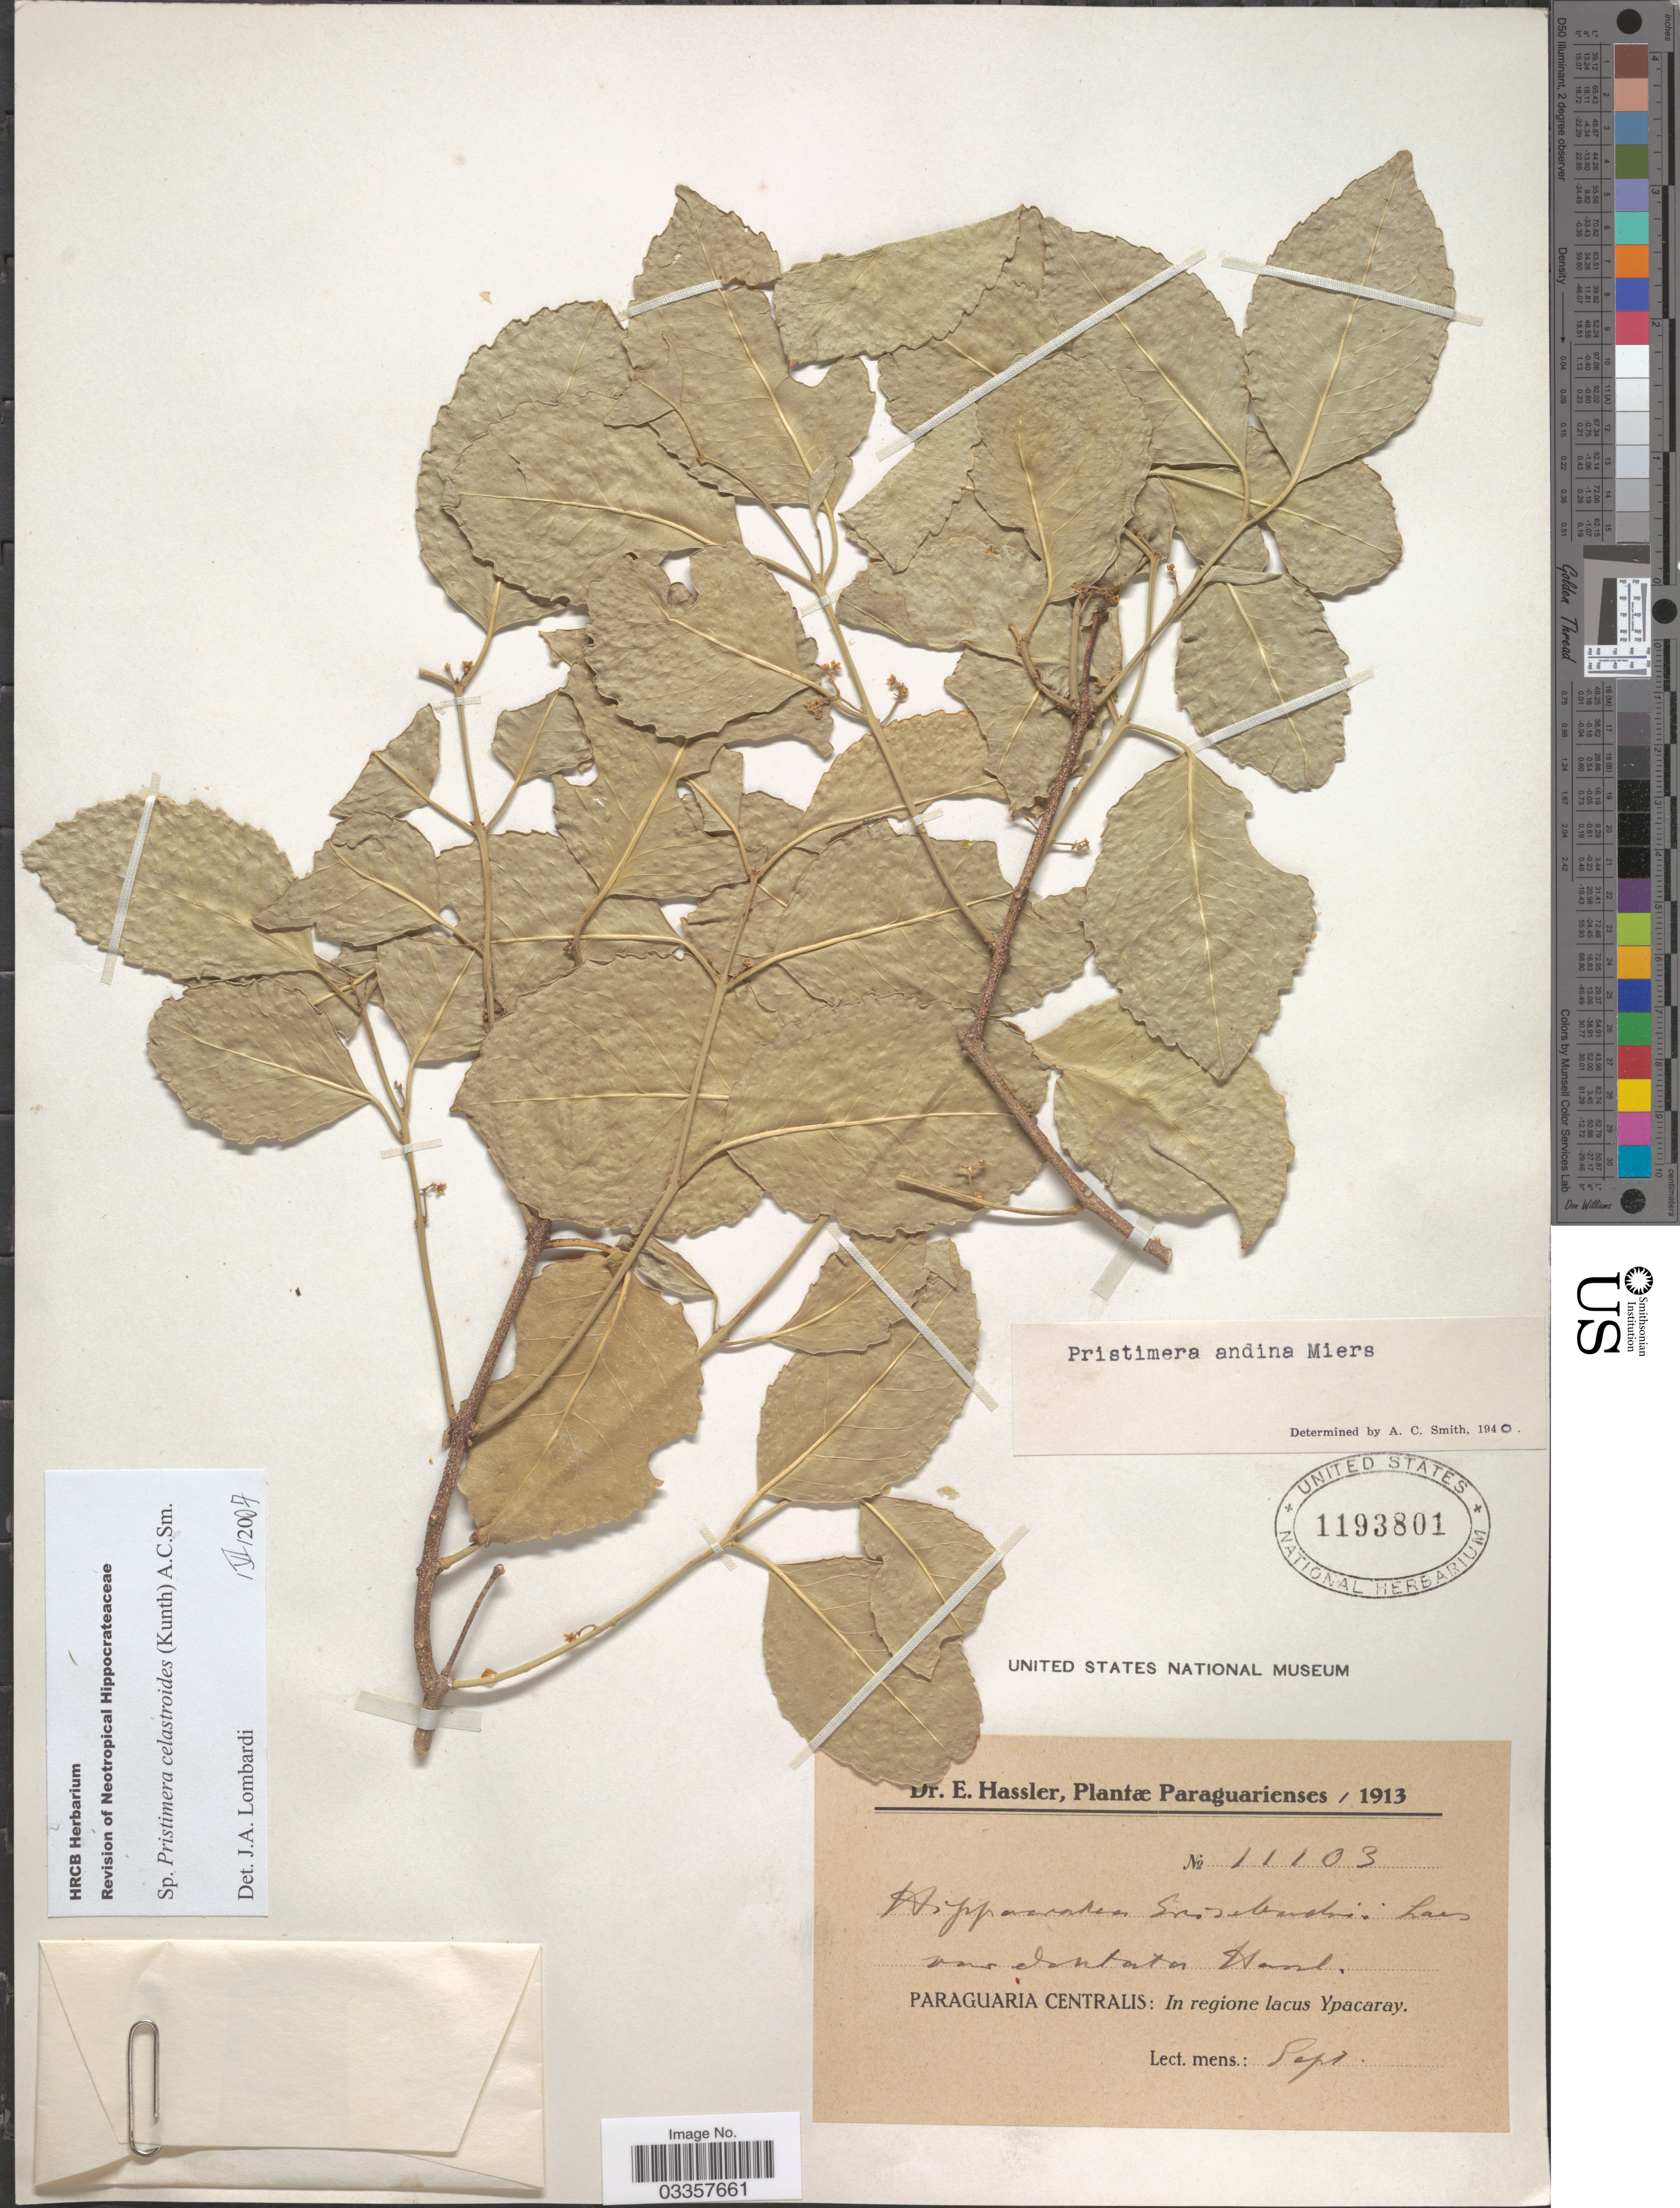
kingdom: Plantae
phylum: Tracheophyta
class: Magnoliopsida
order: Celastrales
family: Celastraceae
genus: Pristimera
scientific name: Pristimera celastroides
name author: (Kunth) A.C. Sm.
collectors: E. Hassler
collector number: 11103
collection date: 1913-09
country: Paraguay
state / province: Central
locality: Paraguaria Centralis: In regione lacus Ypacaray.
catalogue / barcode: US 1193801